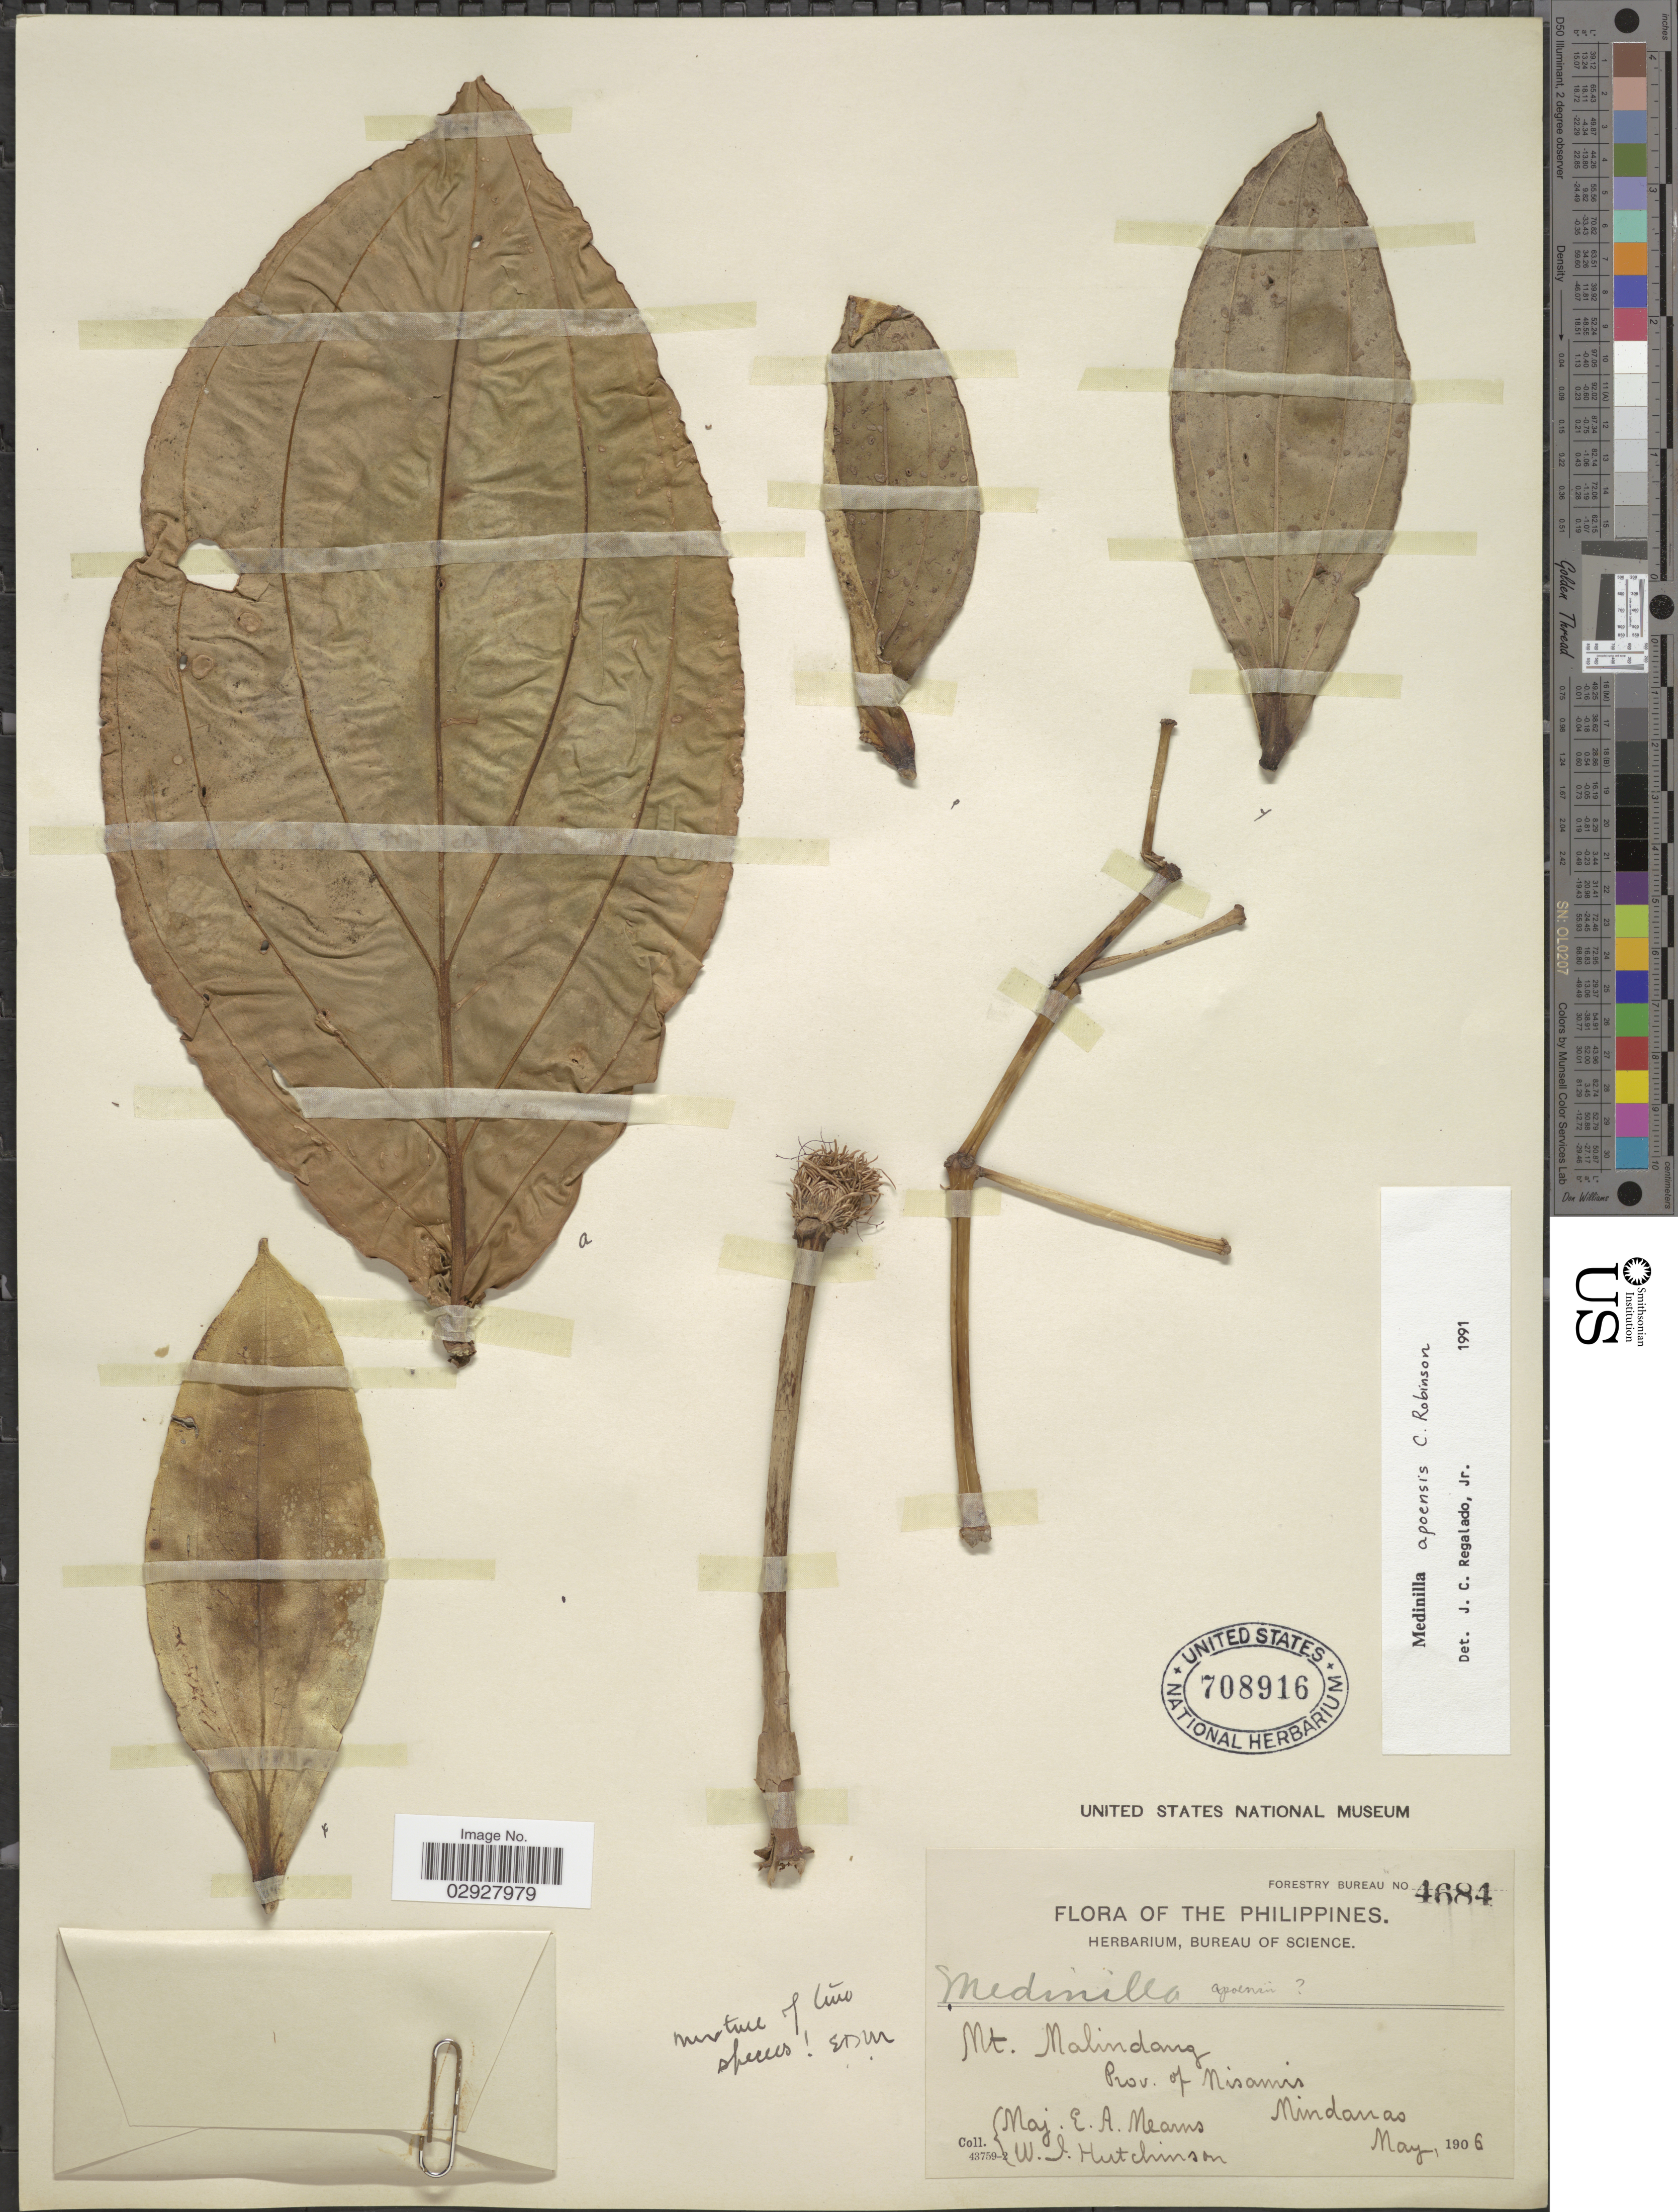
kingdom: Plantae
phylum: Tracheophyta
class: Magnoliopsida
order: Myrtales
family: Melastomataceae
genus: Medinilla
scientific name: Medinilla apoensis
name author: C.B. Rob.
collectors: E. A. Mearns & W. I. Hutchinson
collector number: Forestry Bureau 4684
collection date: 1906-05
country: Philippines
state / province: Northern Mindanao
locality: Mt. Malindang, Prov. of Misamis, Mindanao.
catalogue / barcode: US 708916